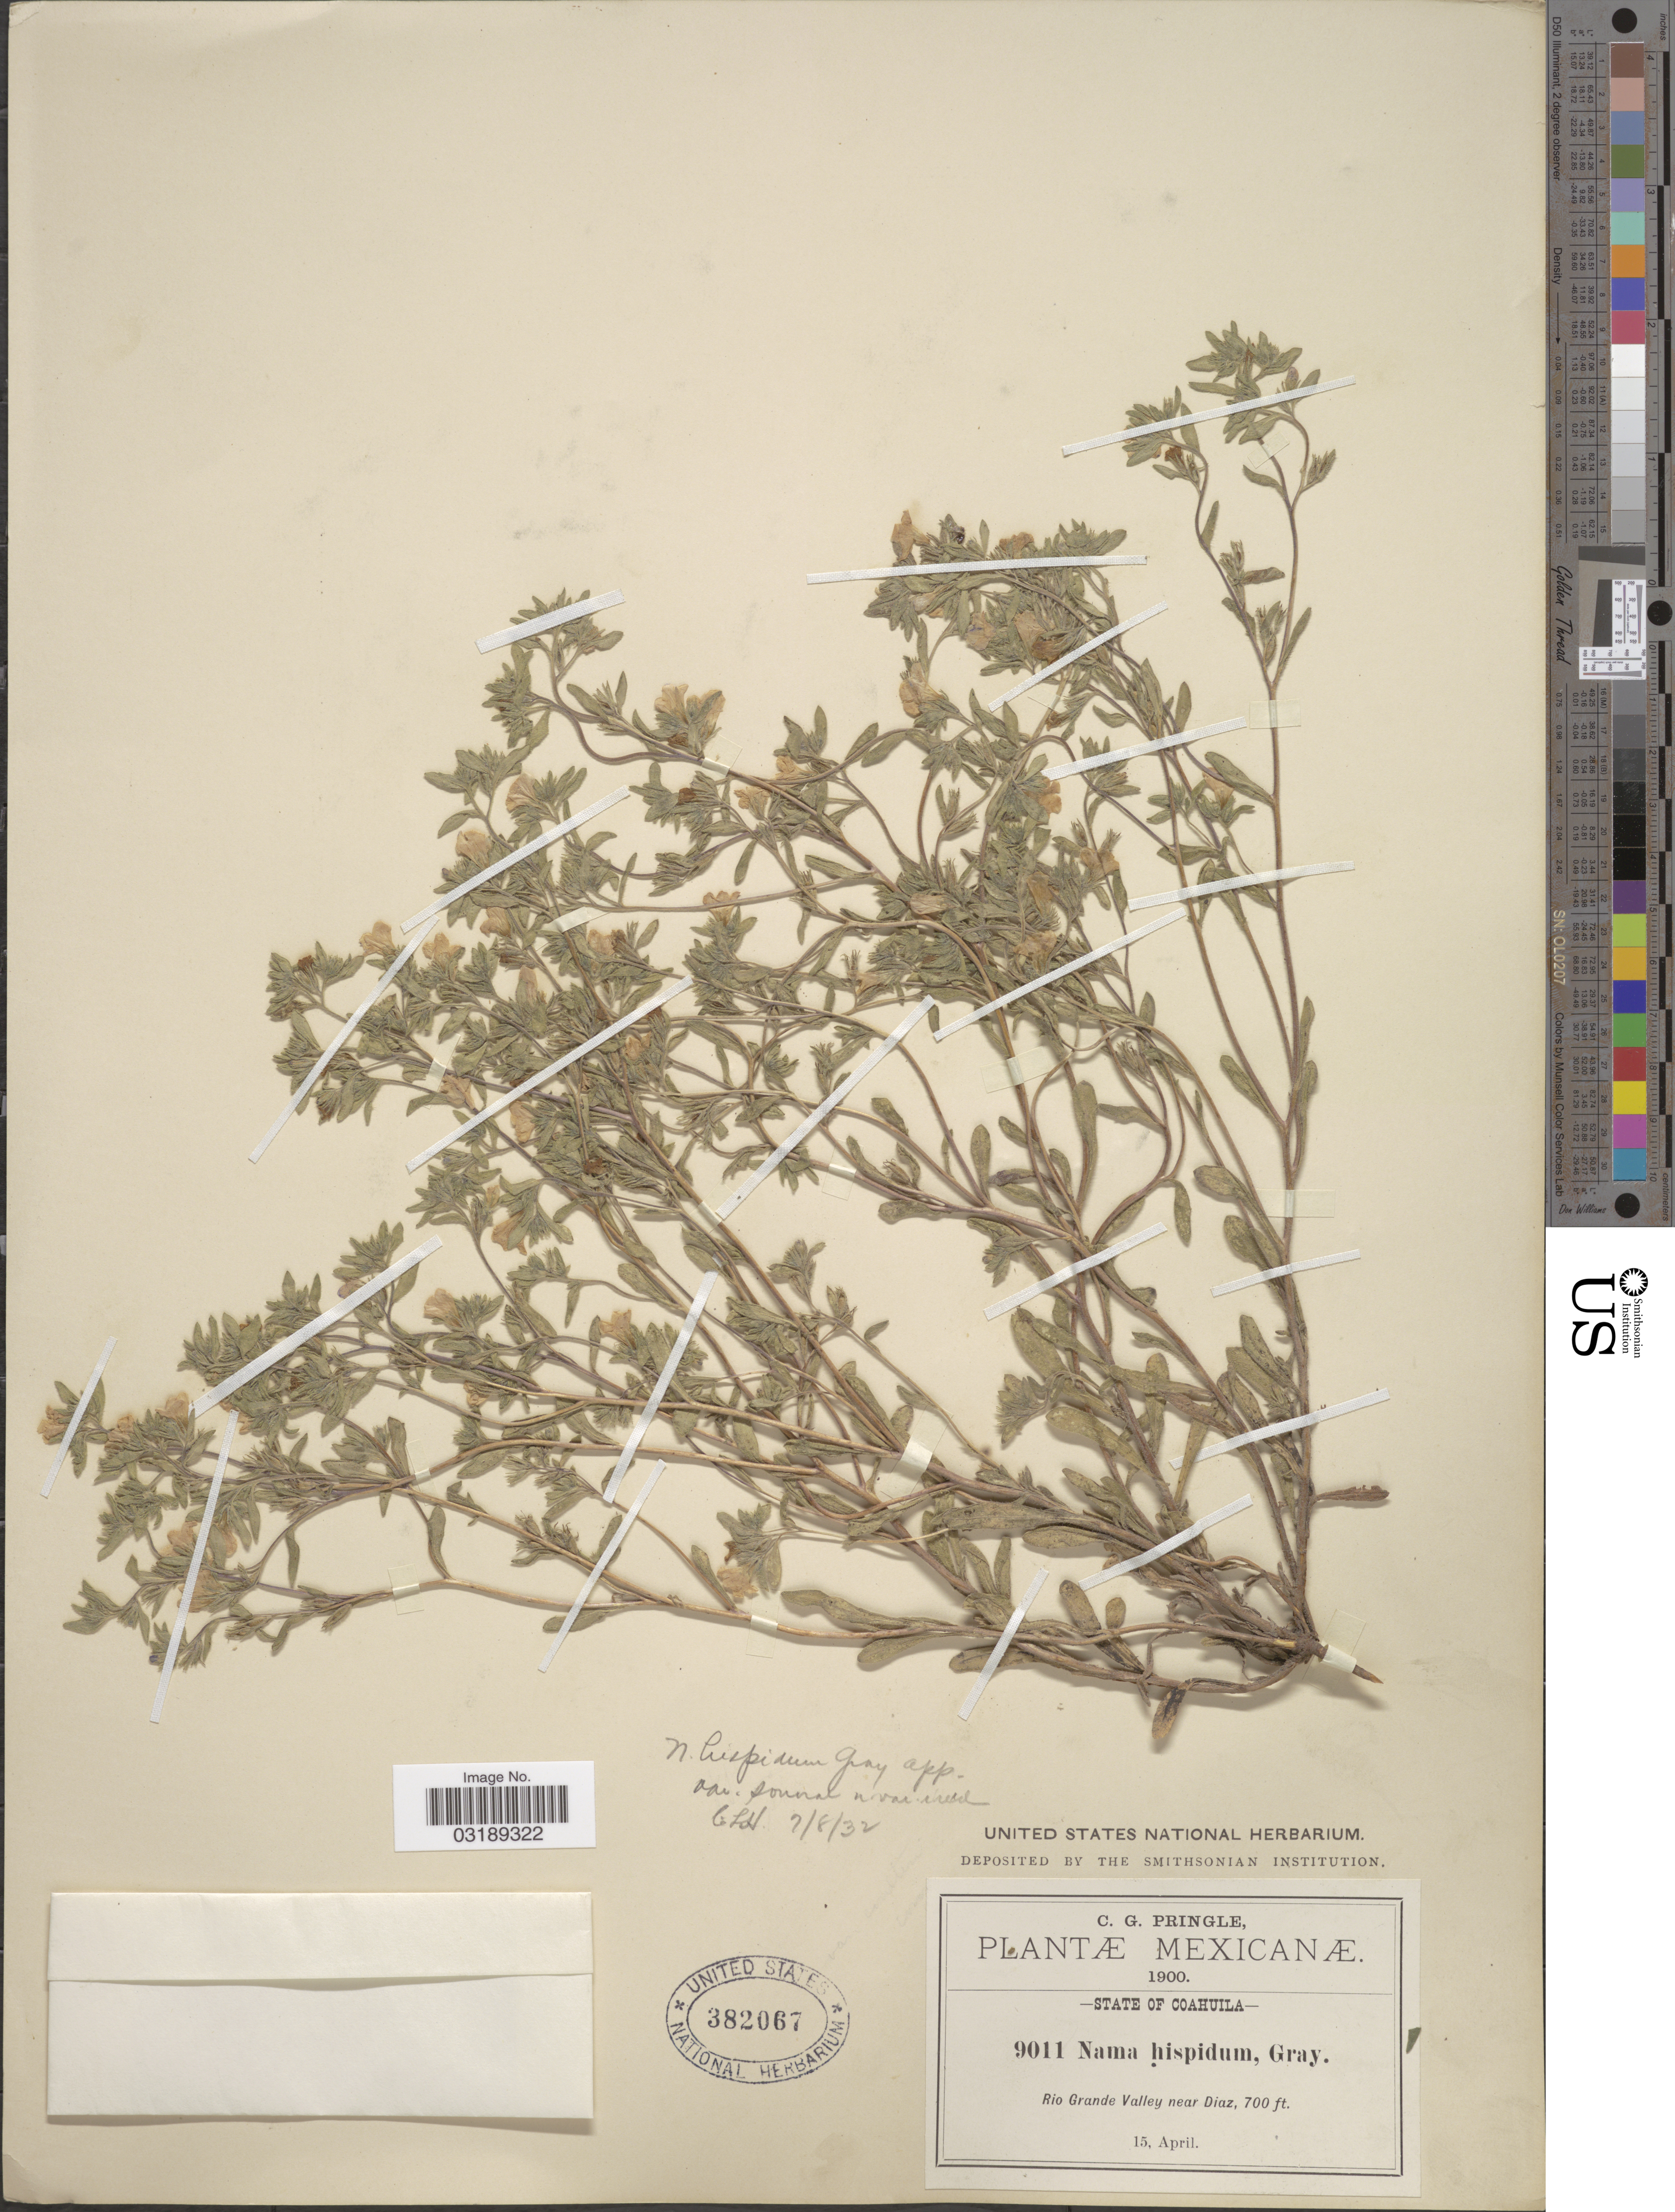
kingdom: Plantae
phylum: Tracheophyta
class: Magnoliopsida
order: Boraginales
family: Namaceae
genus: Nama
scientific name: Nama hispida var. sonorae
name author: C.L. Hitchc.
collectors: C. G. Pringle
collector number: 9011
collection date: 1900-04-15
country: Mexico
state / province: Coahuila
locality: Rio Grande Valley near Diaz.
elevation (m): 213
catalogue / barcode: US 382067